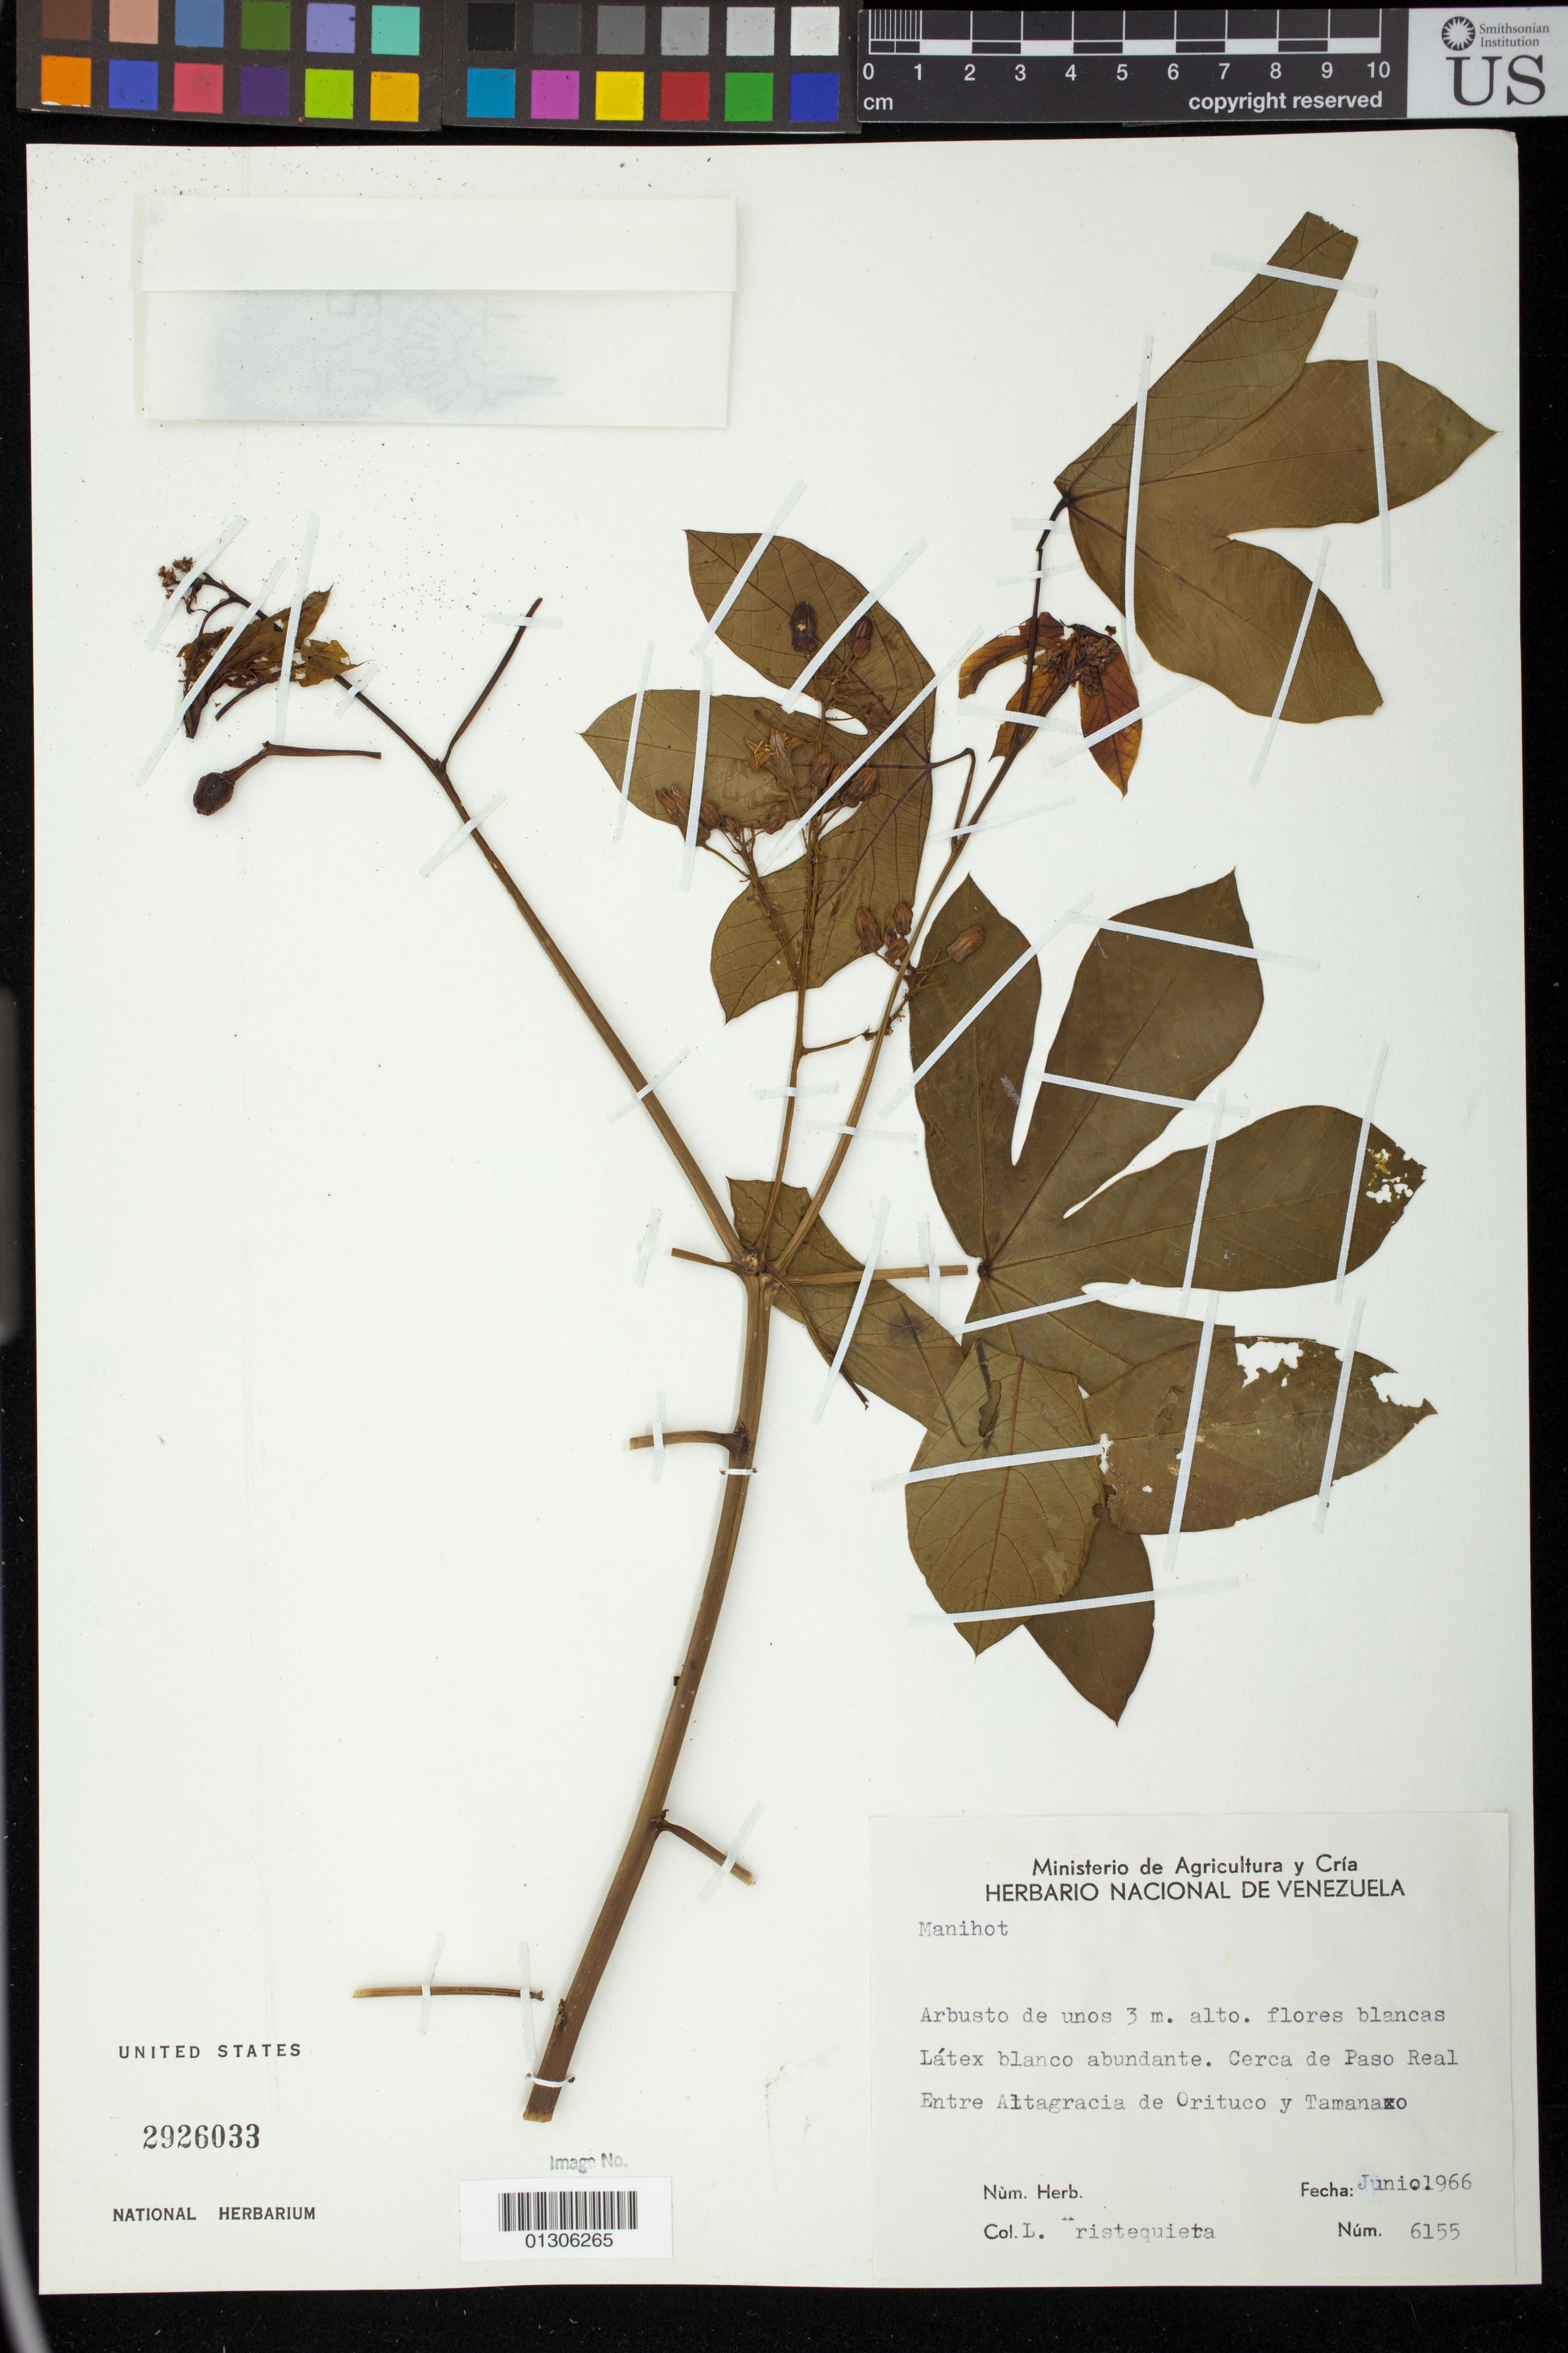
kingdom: Plantae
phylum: Tracheophyta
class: Magnoliopsida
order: Malpighiales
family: Euphorbiaceae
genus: Manihot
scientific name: Manihot sp.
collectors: L. Xristequiera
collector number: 6155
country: Venezuela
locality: Cerca de Paso Real Entre Altagracia de Orituco y Tamanzo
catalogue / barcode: US 2926033